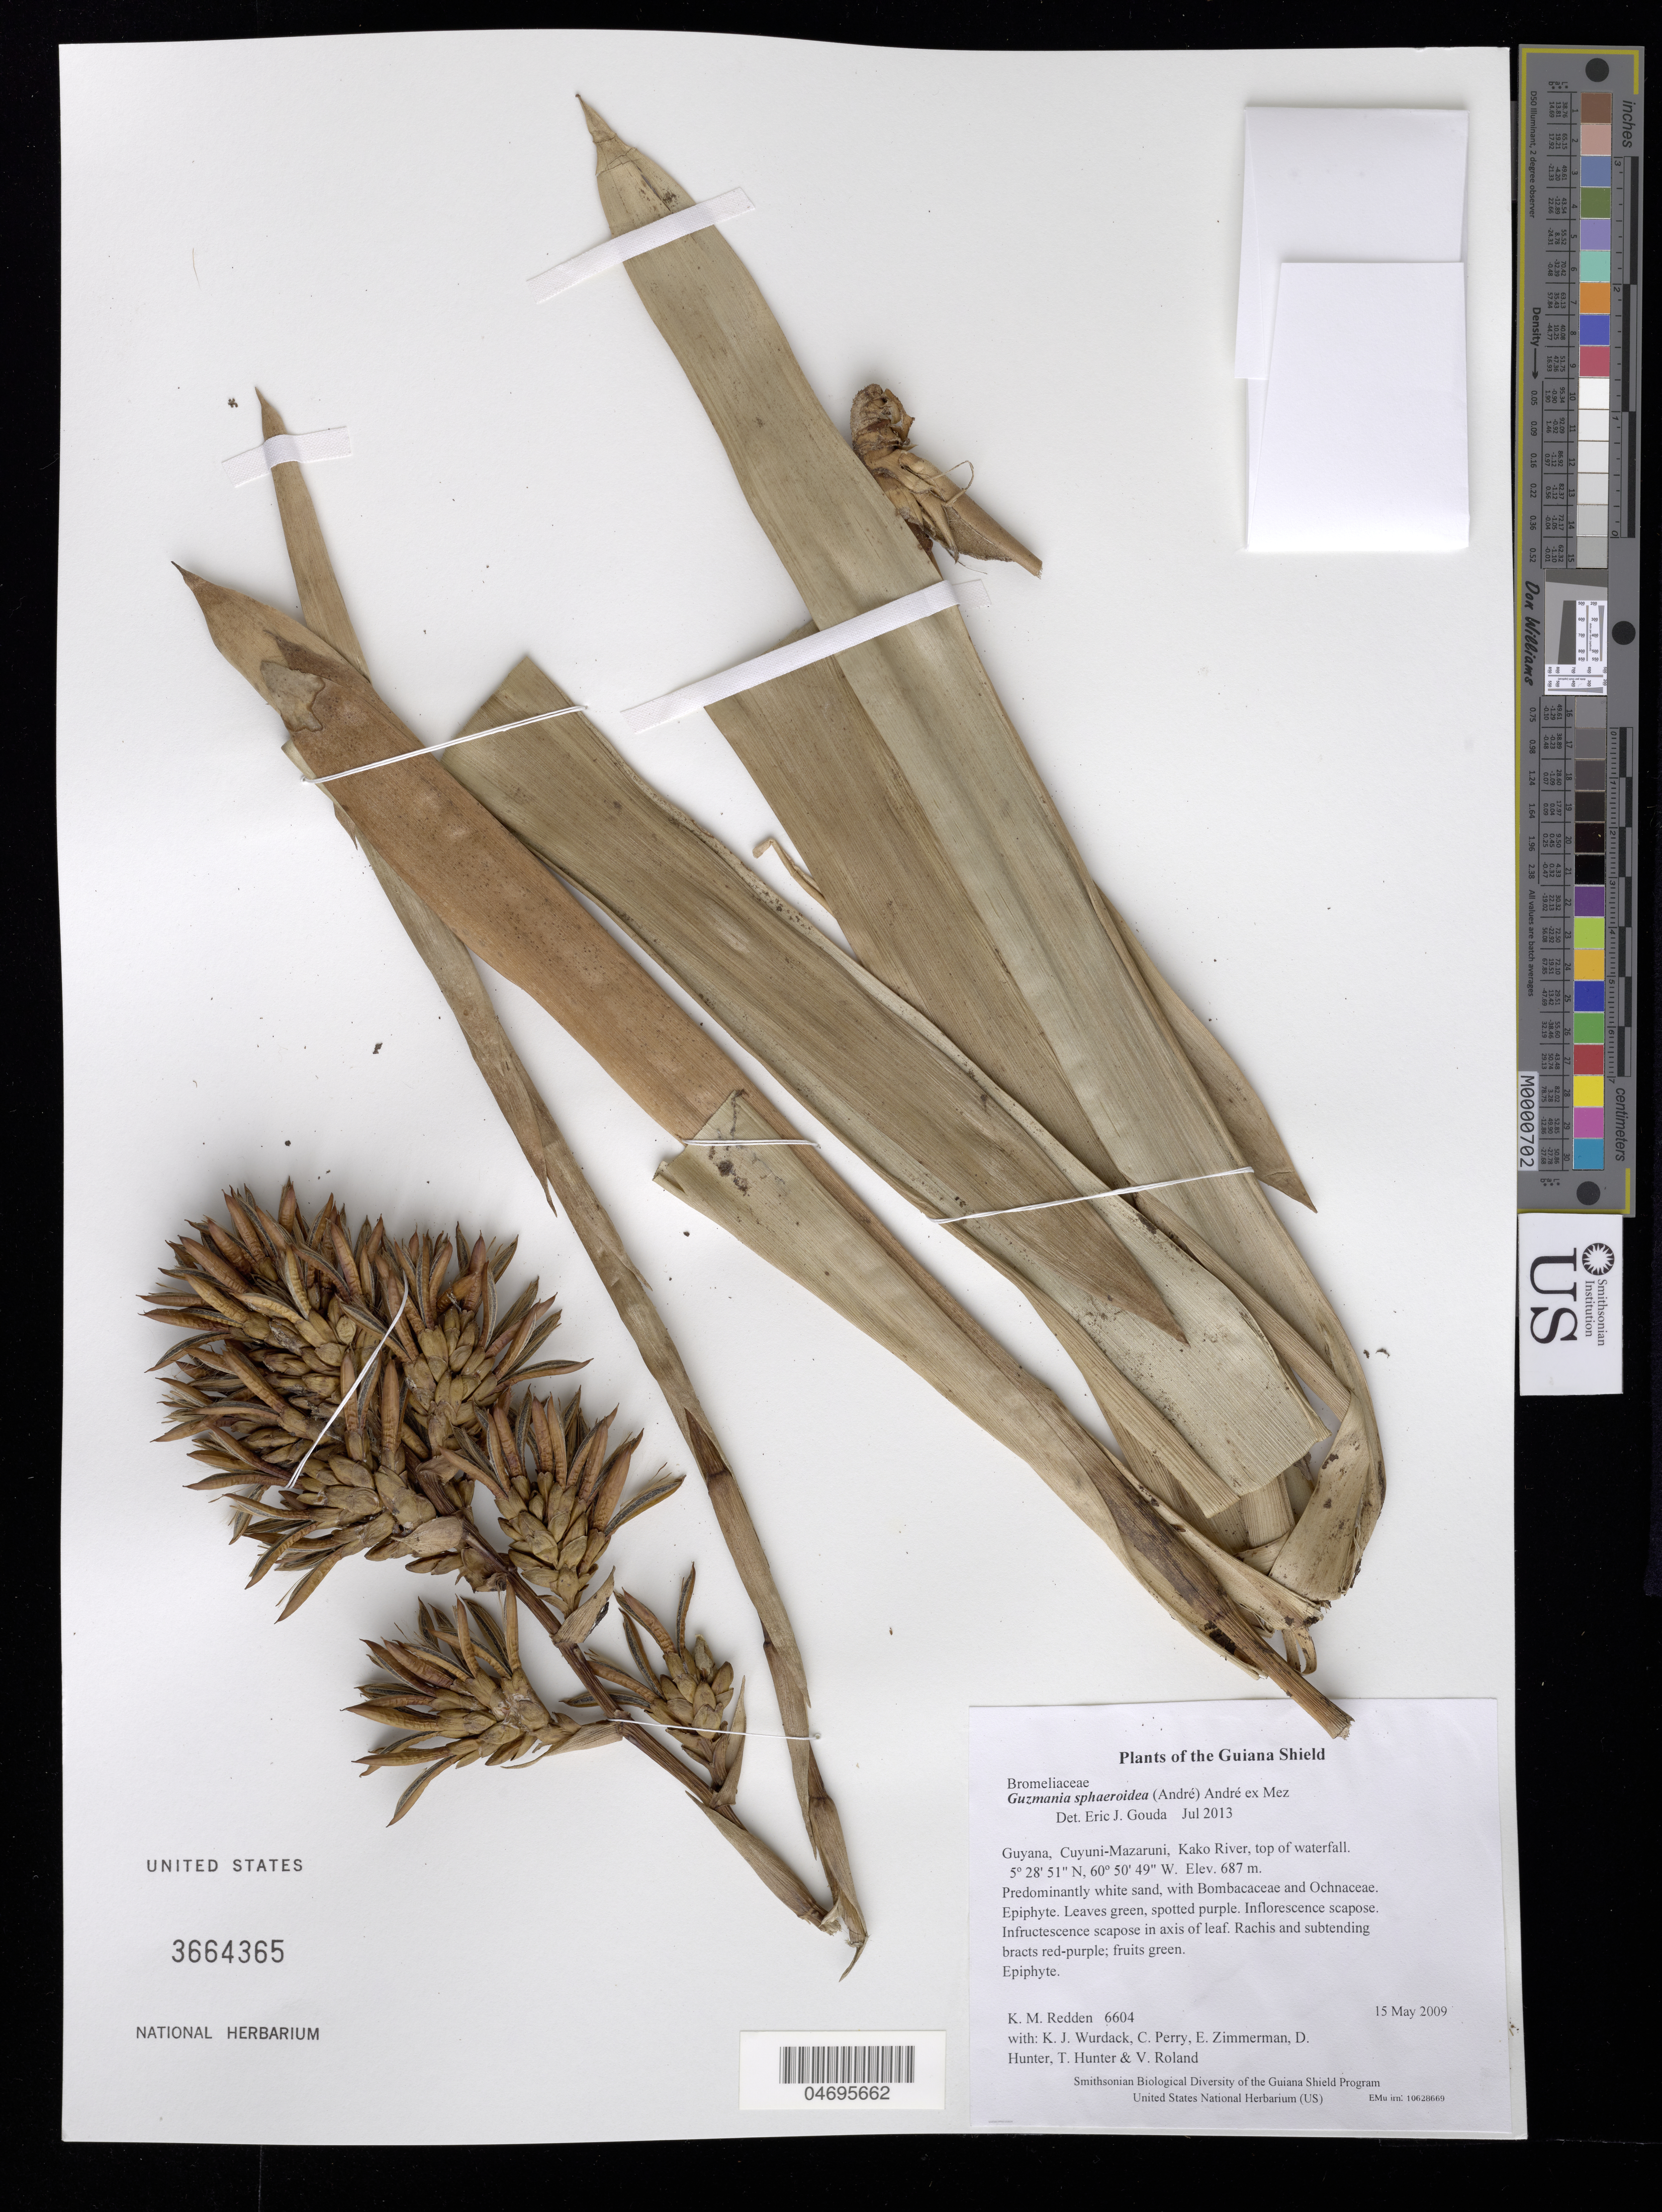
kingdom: Plantae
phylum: Tracheophyta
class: Liliopsida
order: Poales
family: Bromeliaceae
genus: Guzmania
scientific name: Guzmania sphaeroidea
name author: (André) André ex Mez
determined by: Gouda, E. J.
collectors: K. M. Redden, K. Wurdack, C. Perry, E. Zimmerman, D. Hunter, T. Hunter & V. Roland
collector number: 6604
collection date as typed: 15 May 2009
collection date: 2009-05-15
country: Guyana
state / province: Cuyuni-Mazaruni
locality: Kako River, top of waterfall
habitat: Predominantly white sand, with Bombacaceae and Ochnaceae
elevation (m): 687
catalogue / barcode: US 3664365